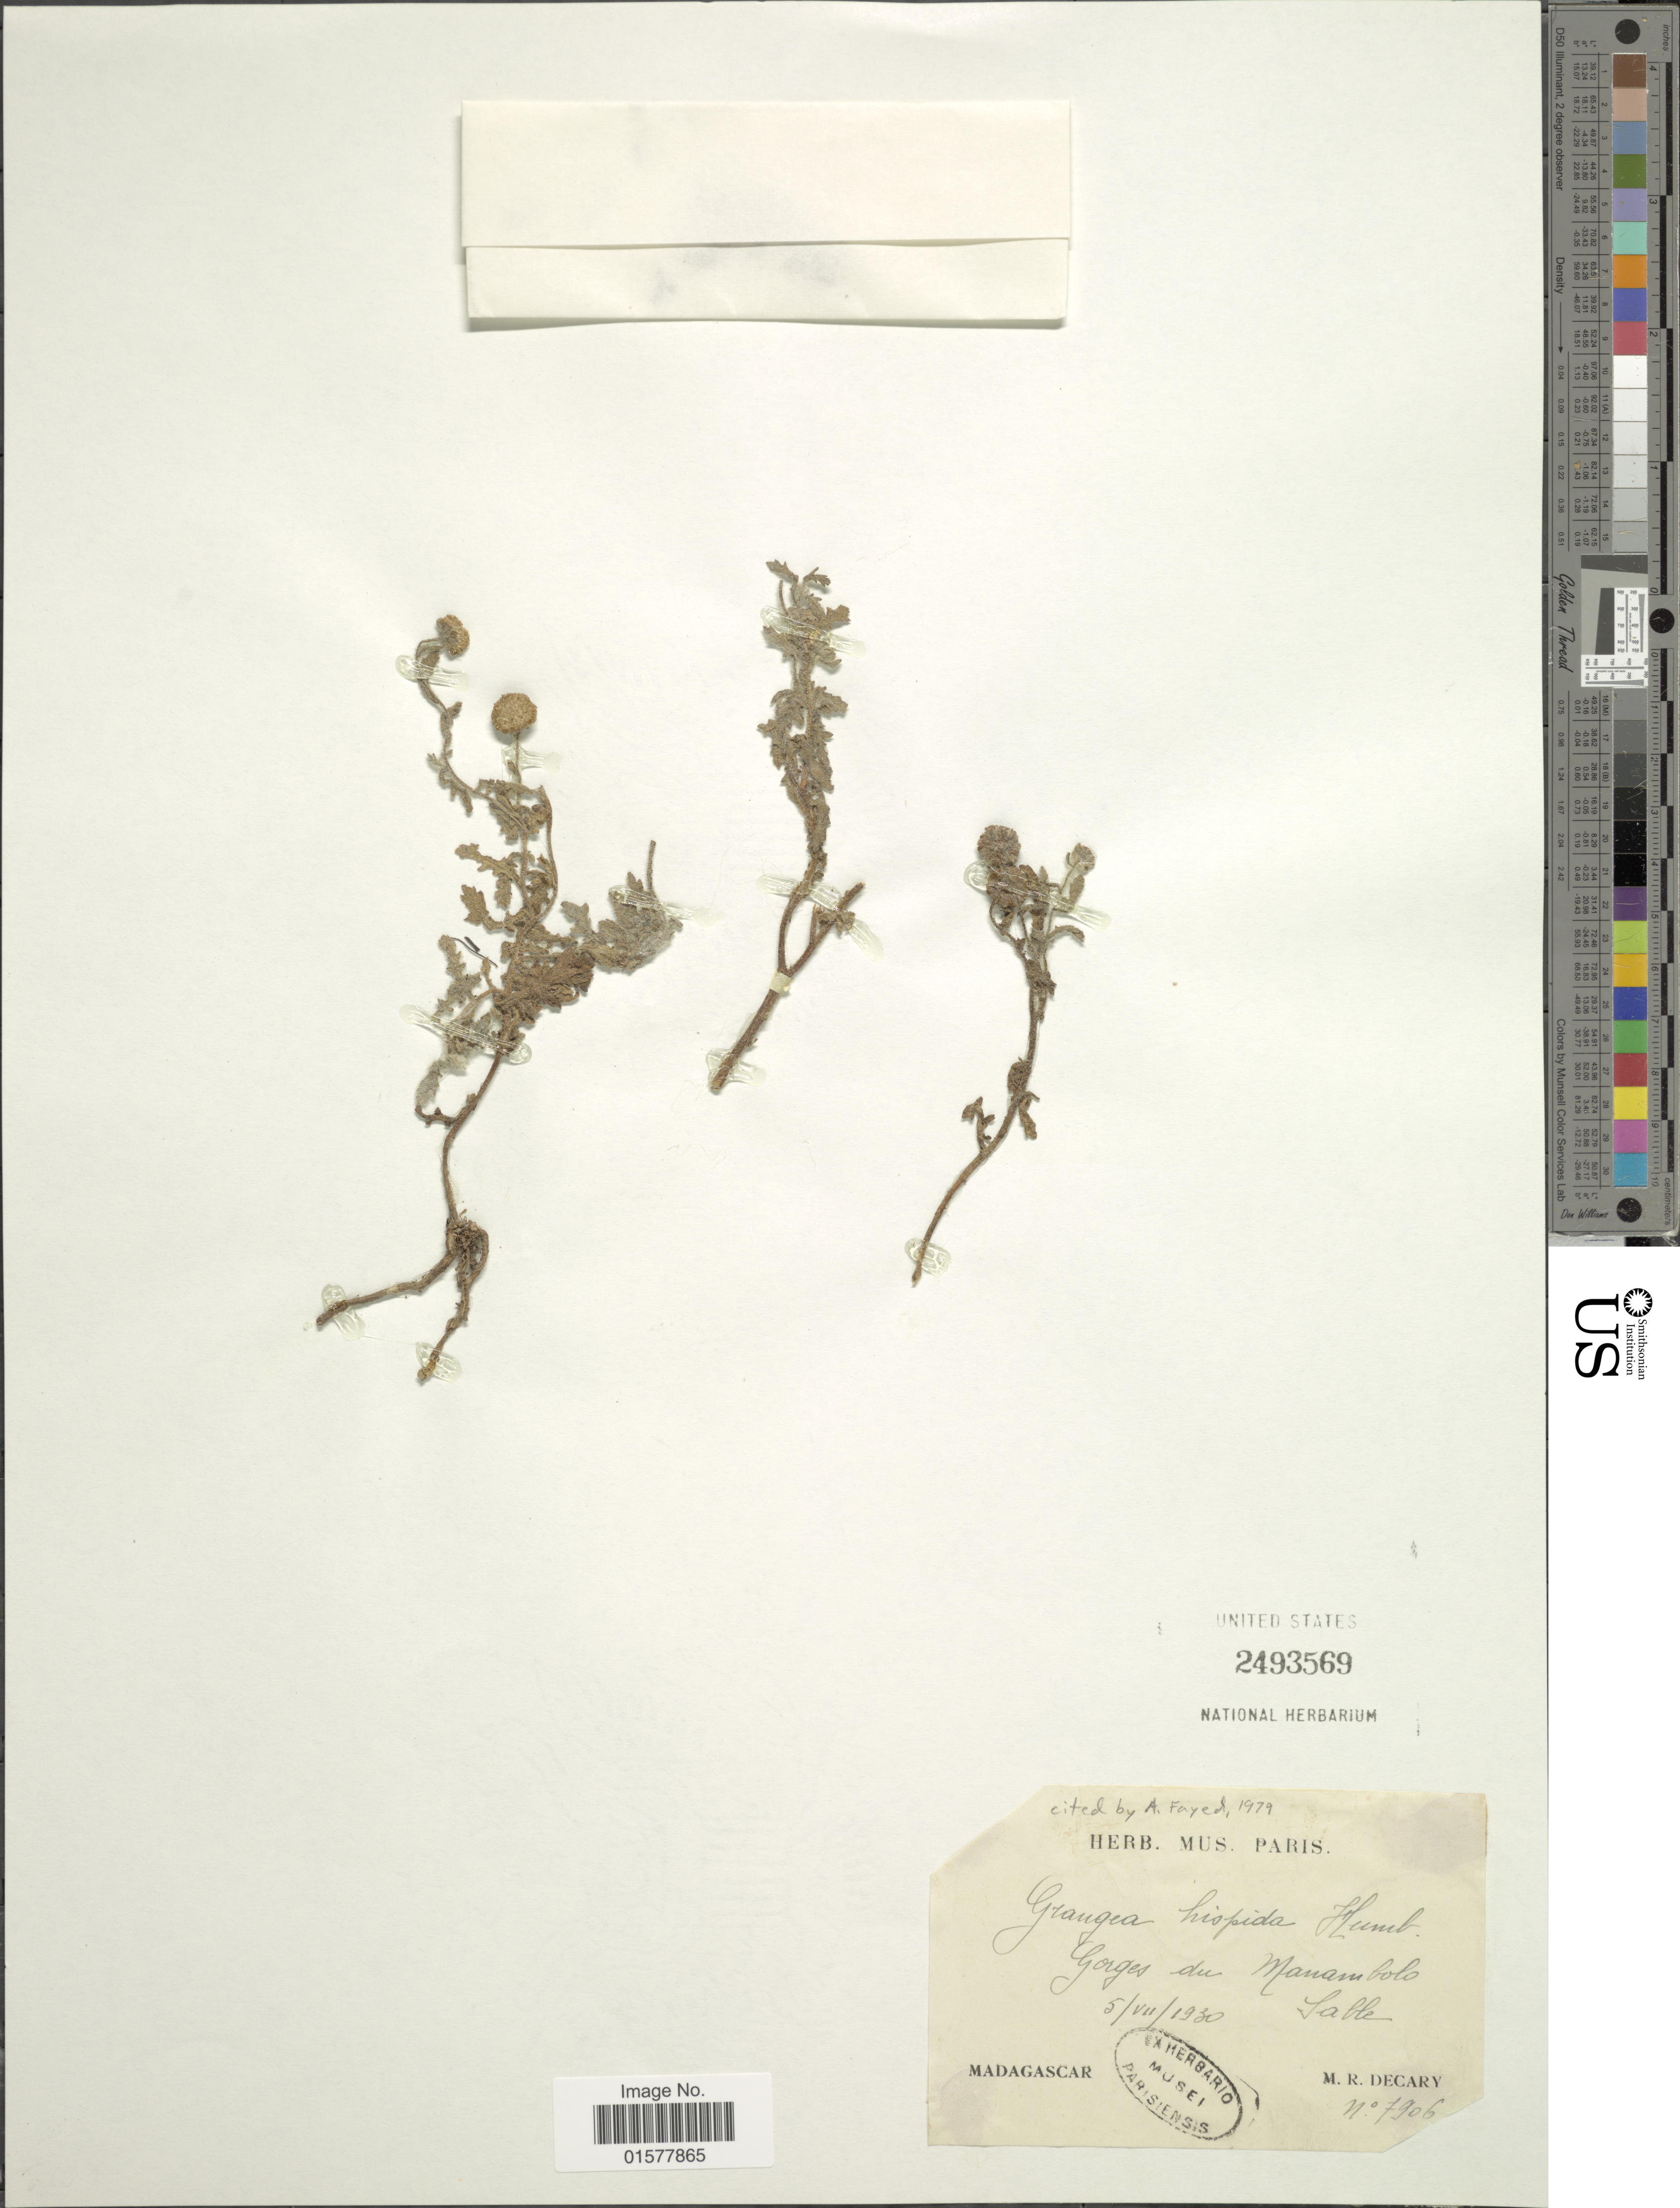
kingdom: Plantae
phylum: Tracheophyta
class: Magnoliopsida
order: Asterales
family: Asteraceae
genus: Grangea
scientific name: Grangea hispida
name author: Humbert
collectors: R. Decary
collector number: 7906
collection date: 1930-07-05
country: Madagascar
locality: Gorges du Manambolo, Sable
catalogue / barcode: US 2493569